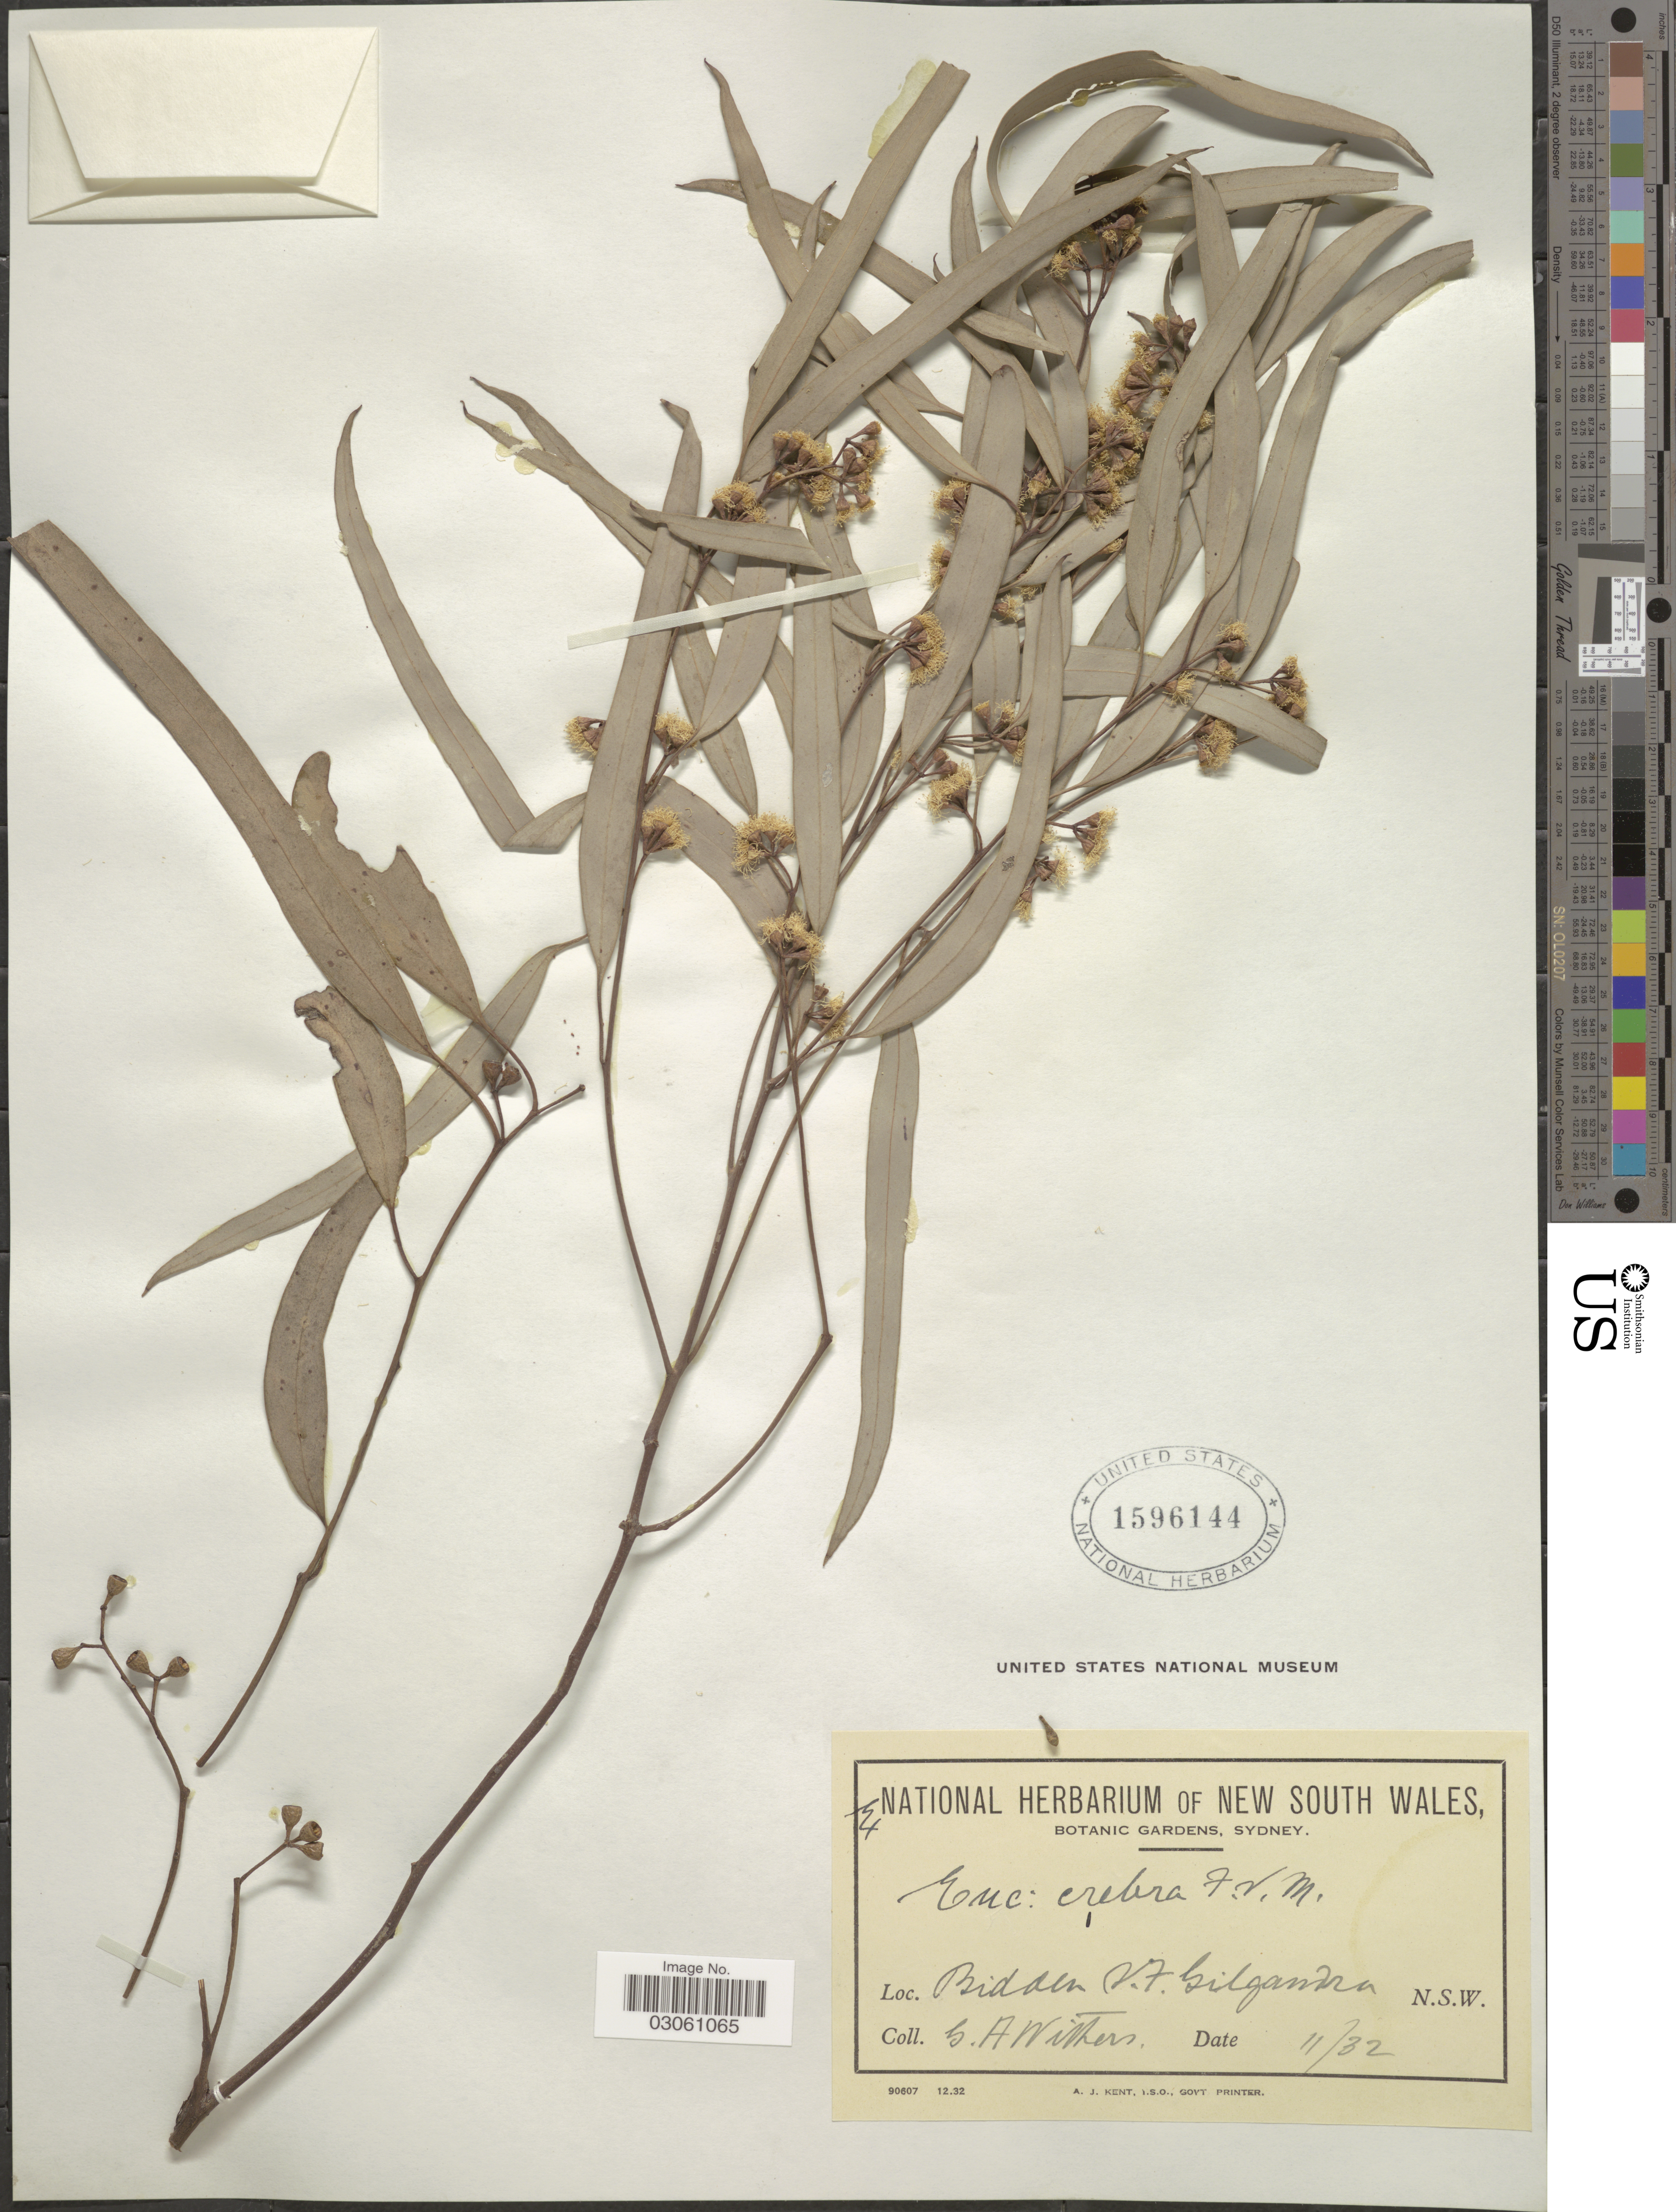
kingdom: Plantae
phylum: Tracheophyta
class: Magnoliopsida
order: Myrtales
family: Myrtaceae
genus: Eucalyptus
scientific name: Eucalyptus crebra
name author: F. Muell.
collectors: G. Withers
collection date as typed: Transcribed d/m/y: /11/32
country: Australia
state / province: New South Wales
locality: Bidden V.F. Gilgandra.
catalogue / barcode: US 1596144